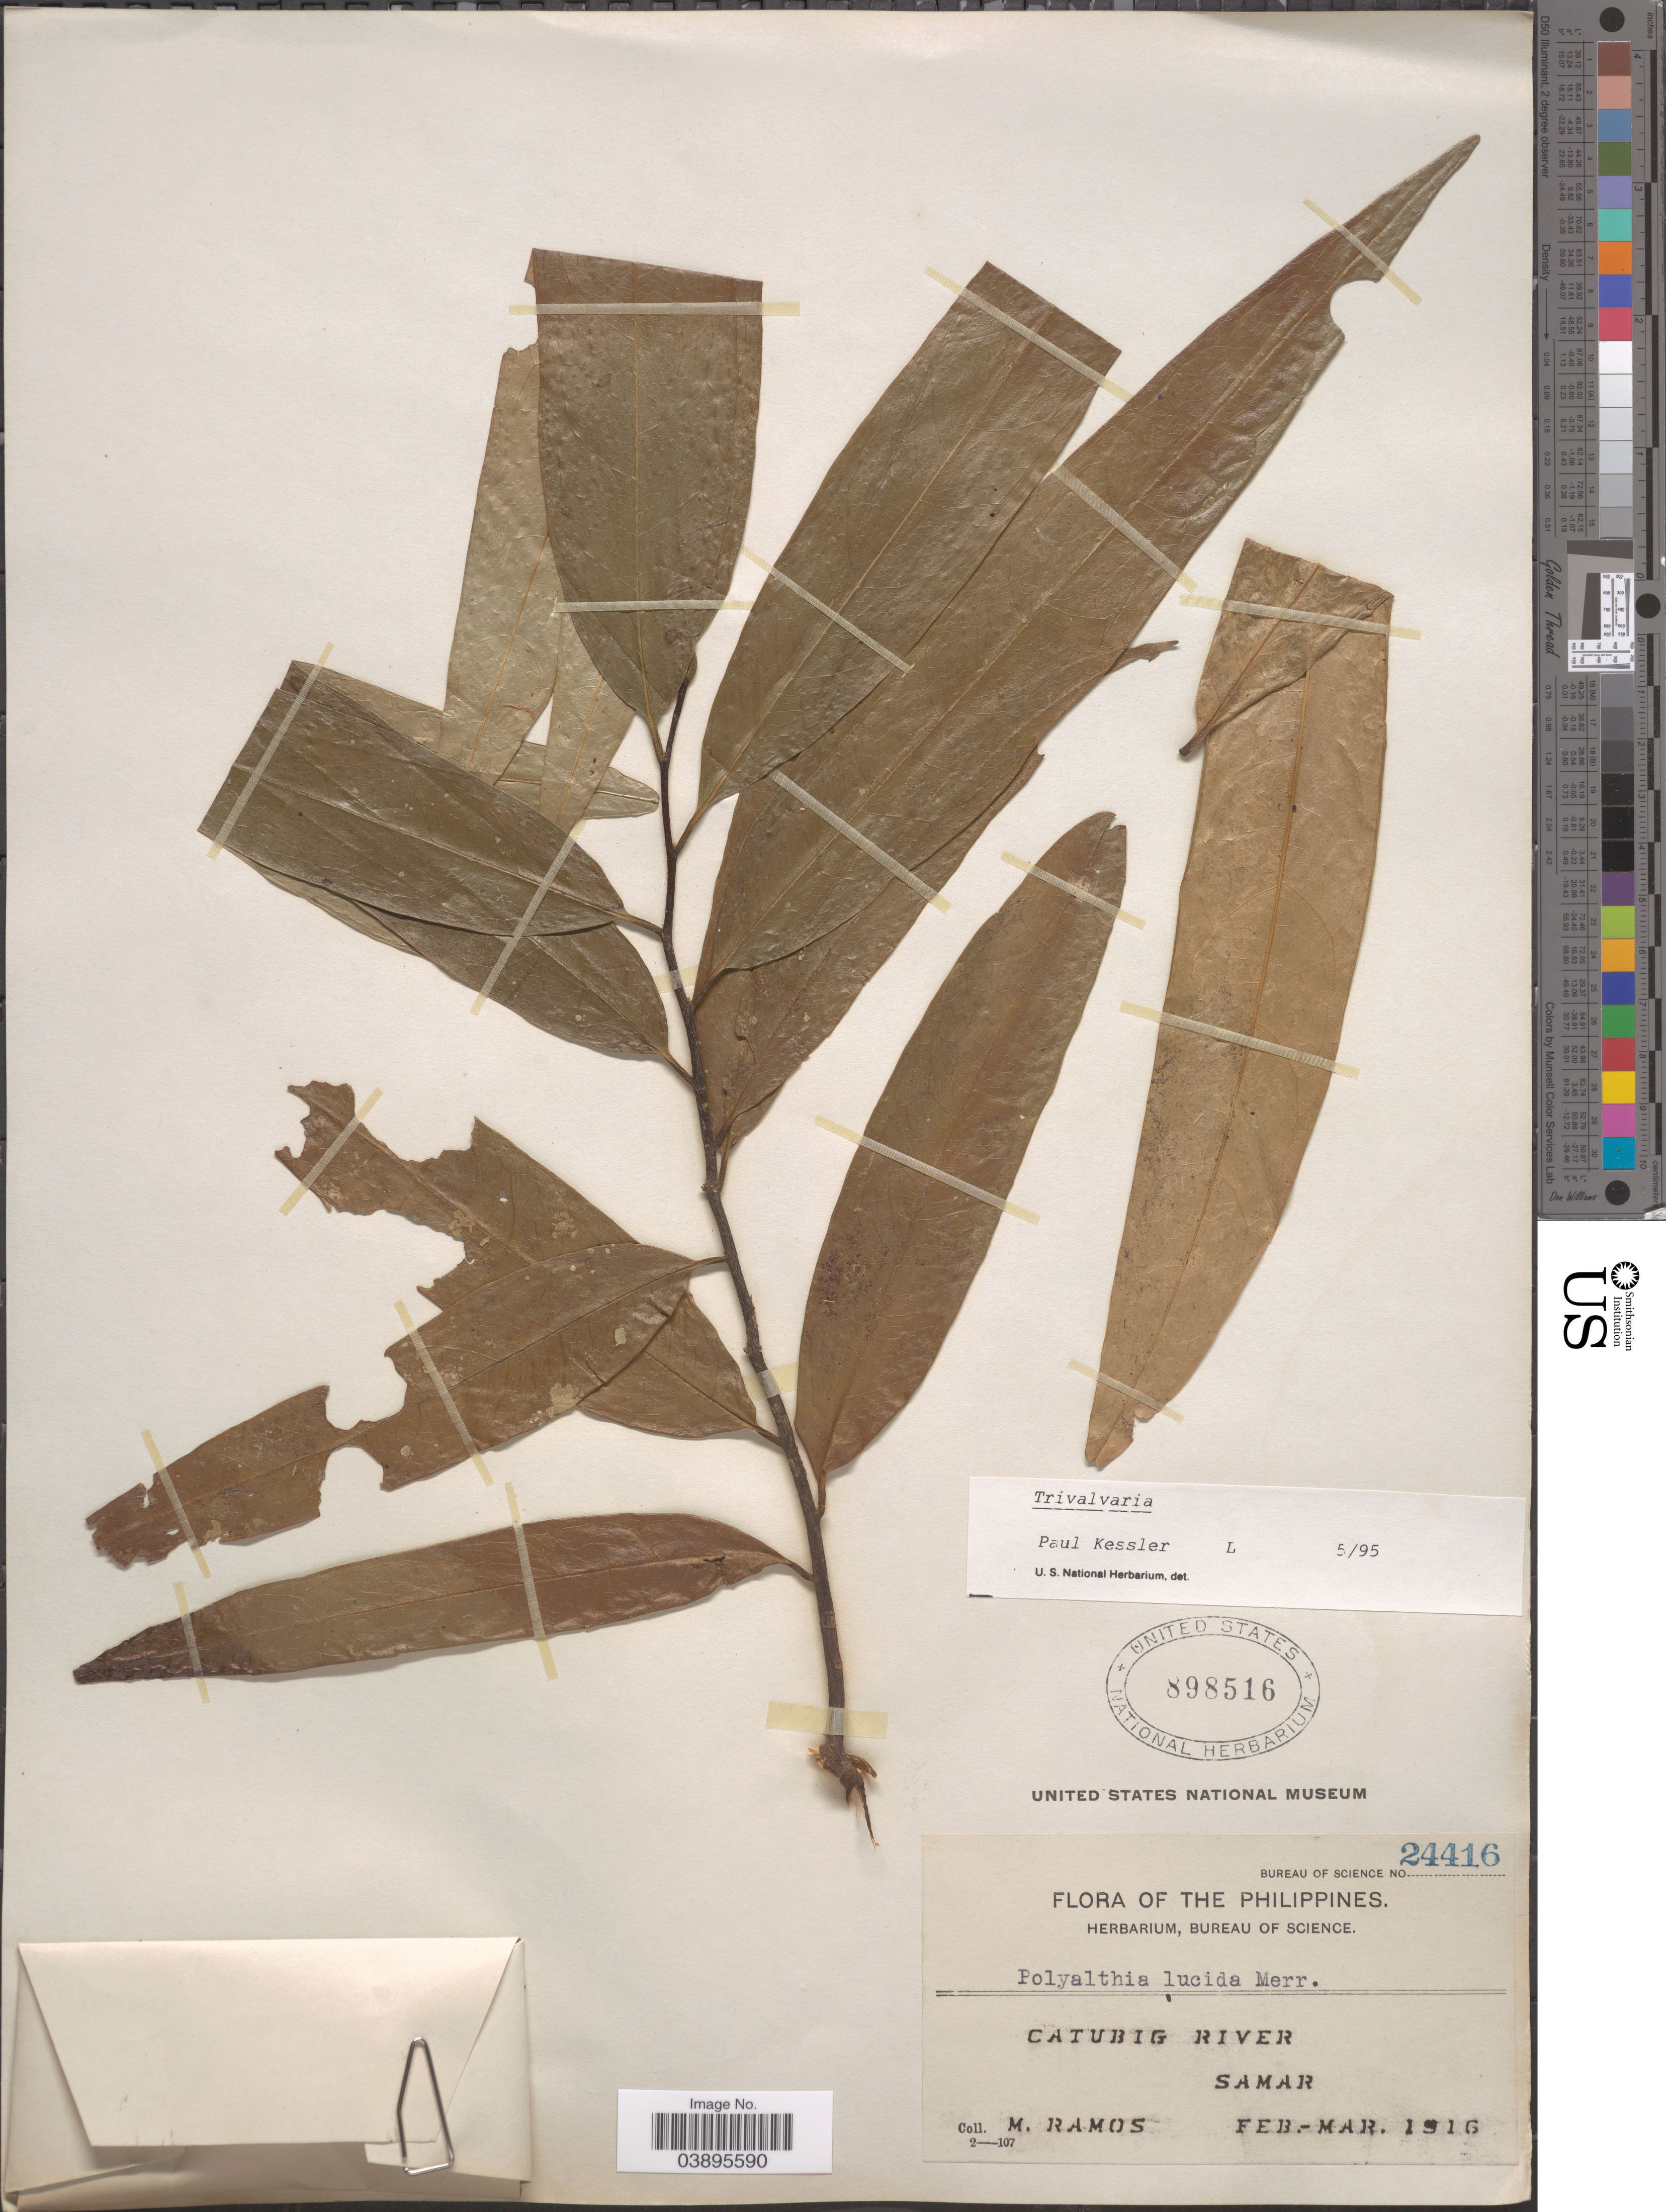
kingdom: Plantae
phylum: Tracheophyta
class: Magnoliopsida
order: Magnoliales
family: Annonaceae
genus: Trivalvaria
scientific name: Trivalvaria sp.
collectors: M. Ramos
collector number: Bureau of Science 24416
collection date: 1916-02/1916-03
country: Philippines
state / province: Eastern Visayas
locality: Catubig River, Samar.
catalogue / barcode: US 898516